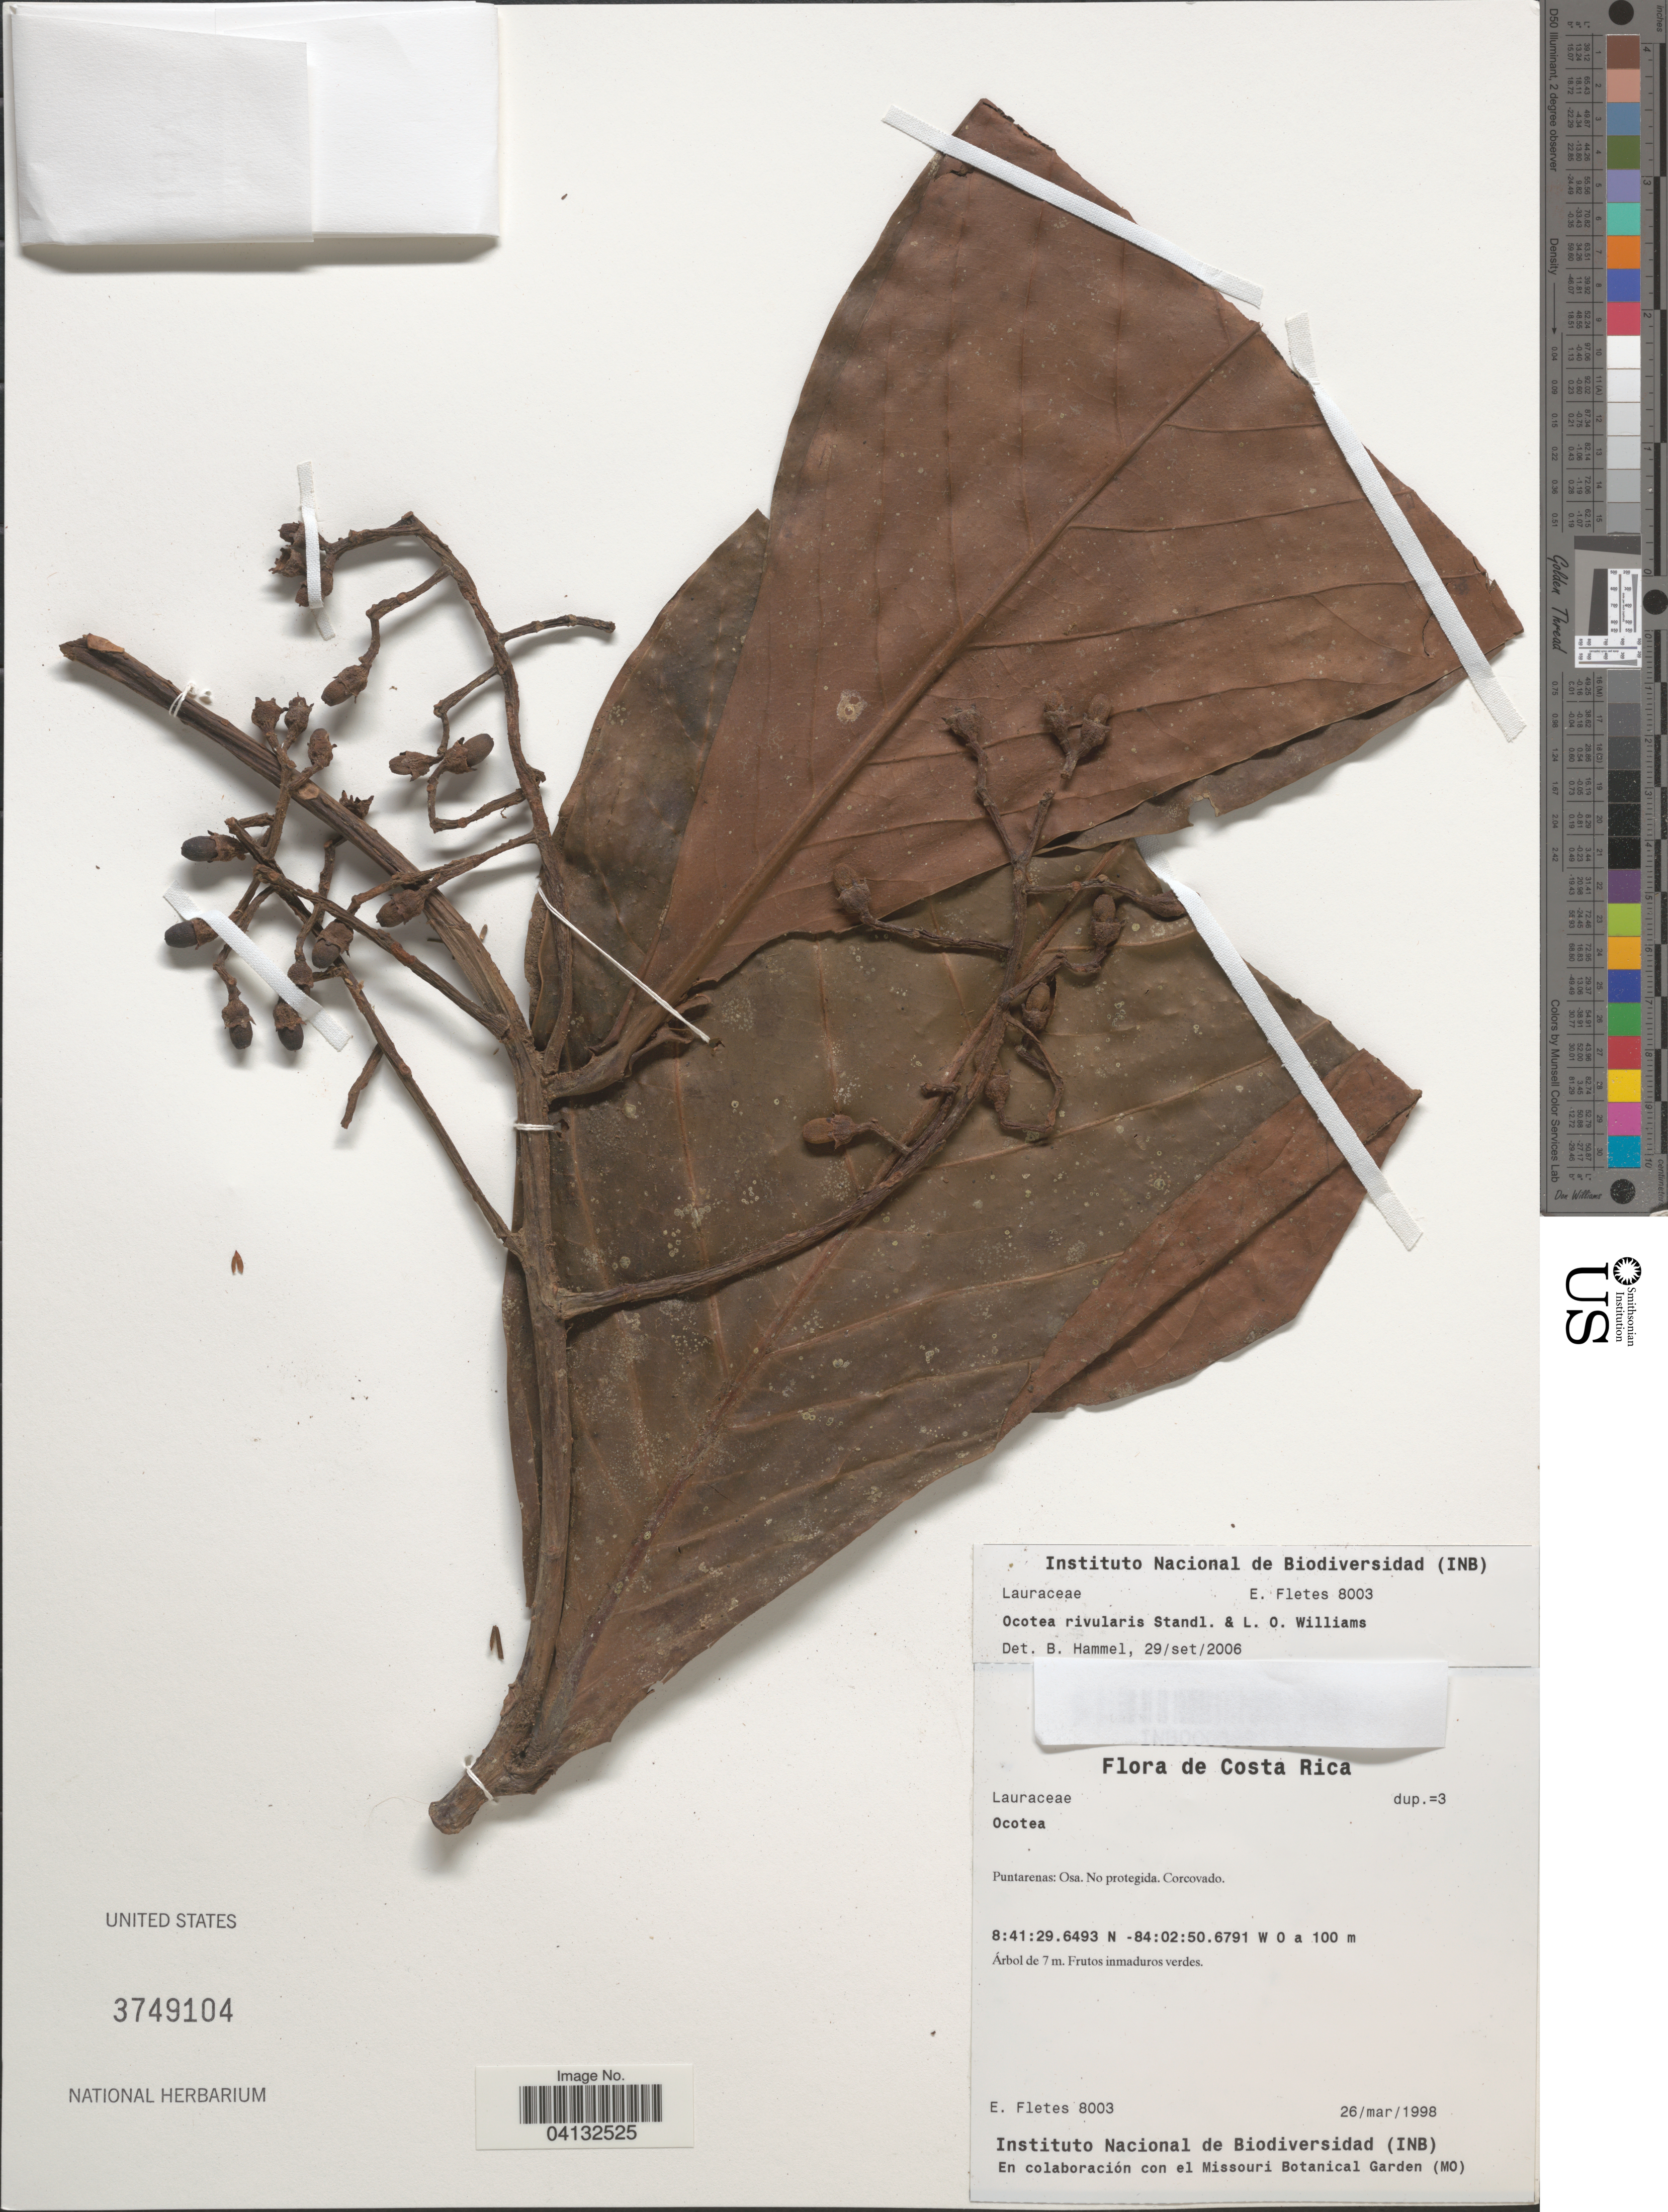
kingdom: Plantae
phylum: Tracheophyta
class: Magnoliopsida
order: Laurales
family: Lauraceae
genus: Ocotea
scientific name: Ocotea rivularis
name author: Standl. & L.O. Williams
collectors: E. Fletes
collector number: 8003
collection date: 1998-03-26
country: Costa Rica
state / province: Puntarenas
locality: Osa. Corcovado.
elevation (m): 0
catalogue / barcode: US 3749104